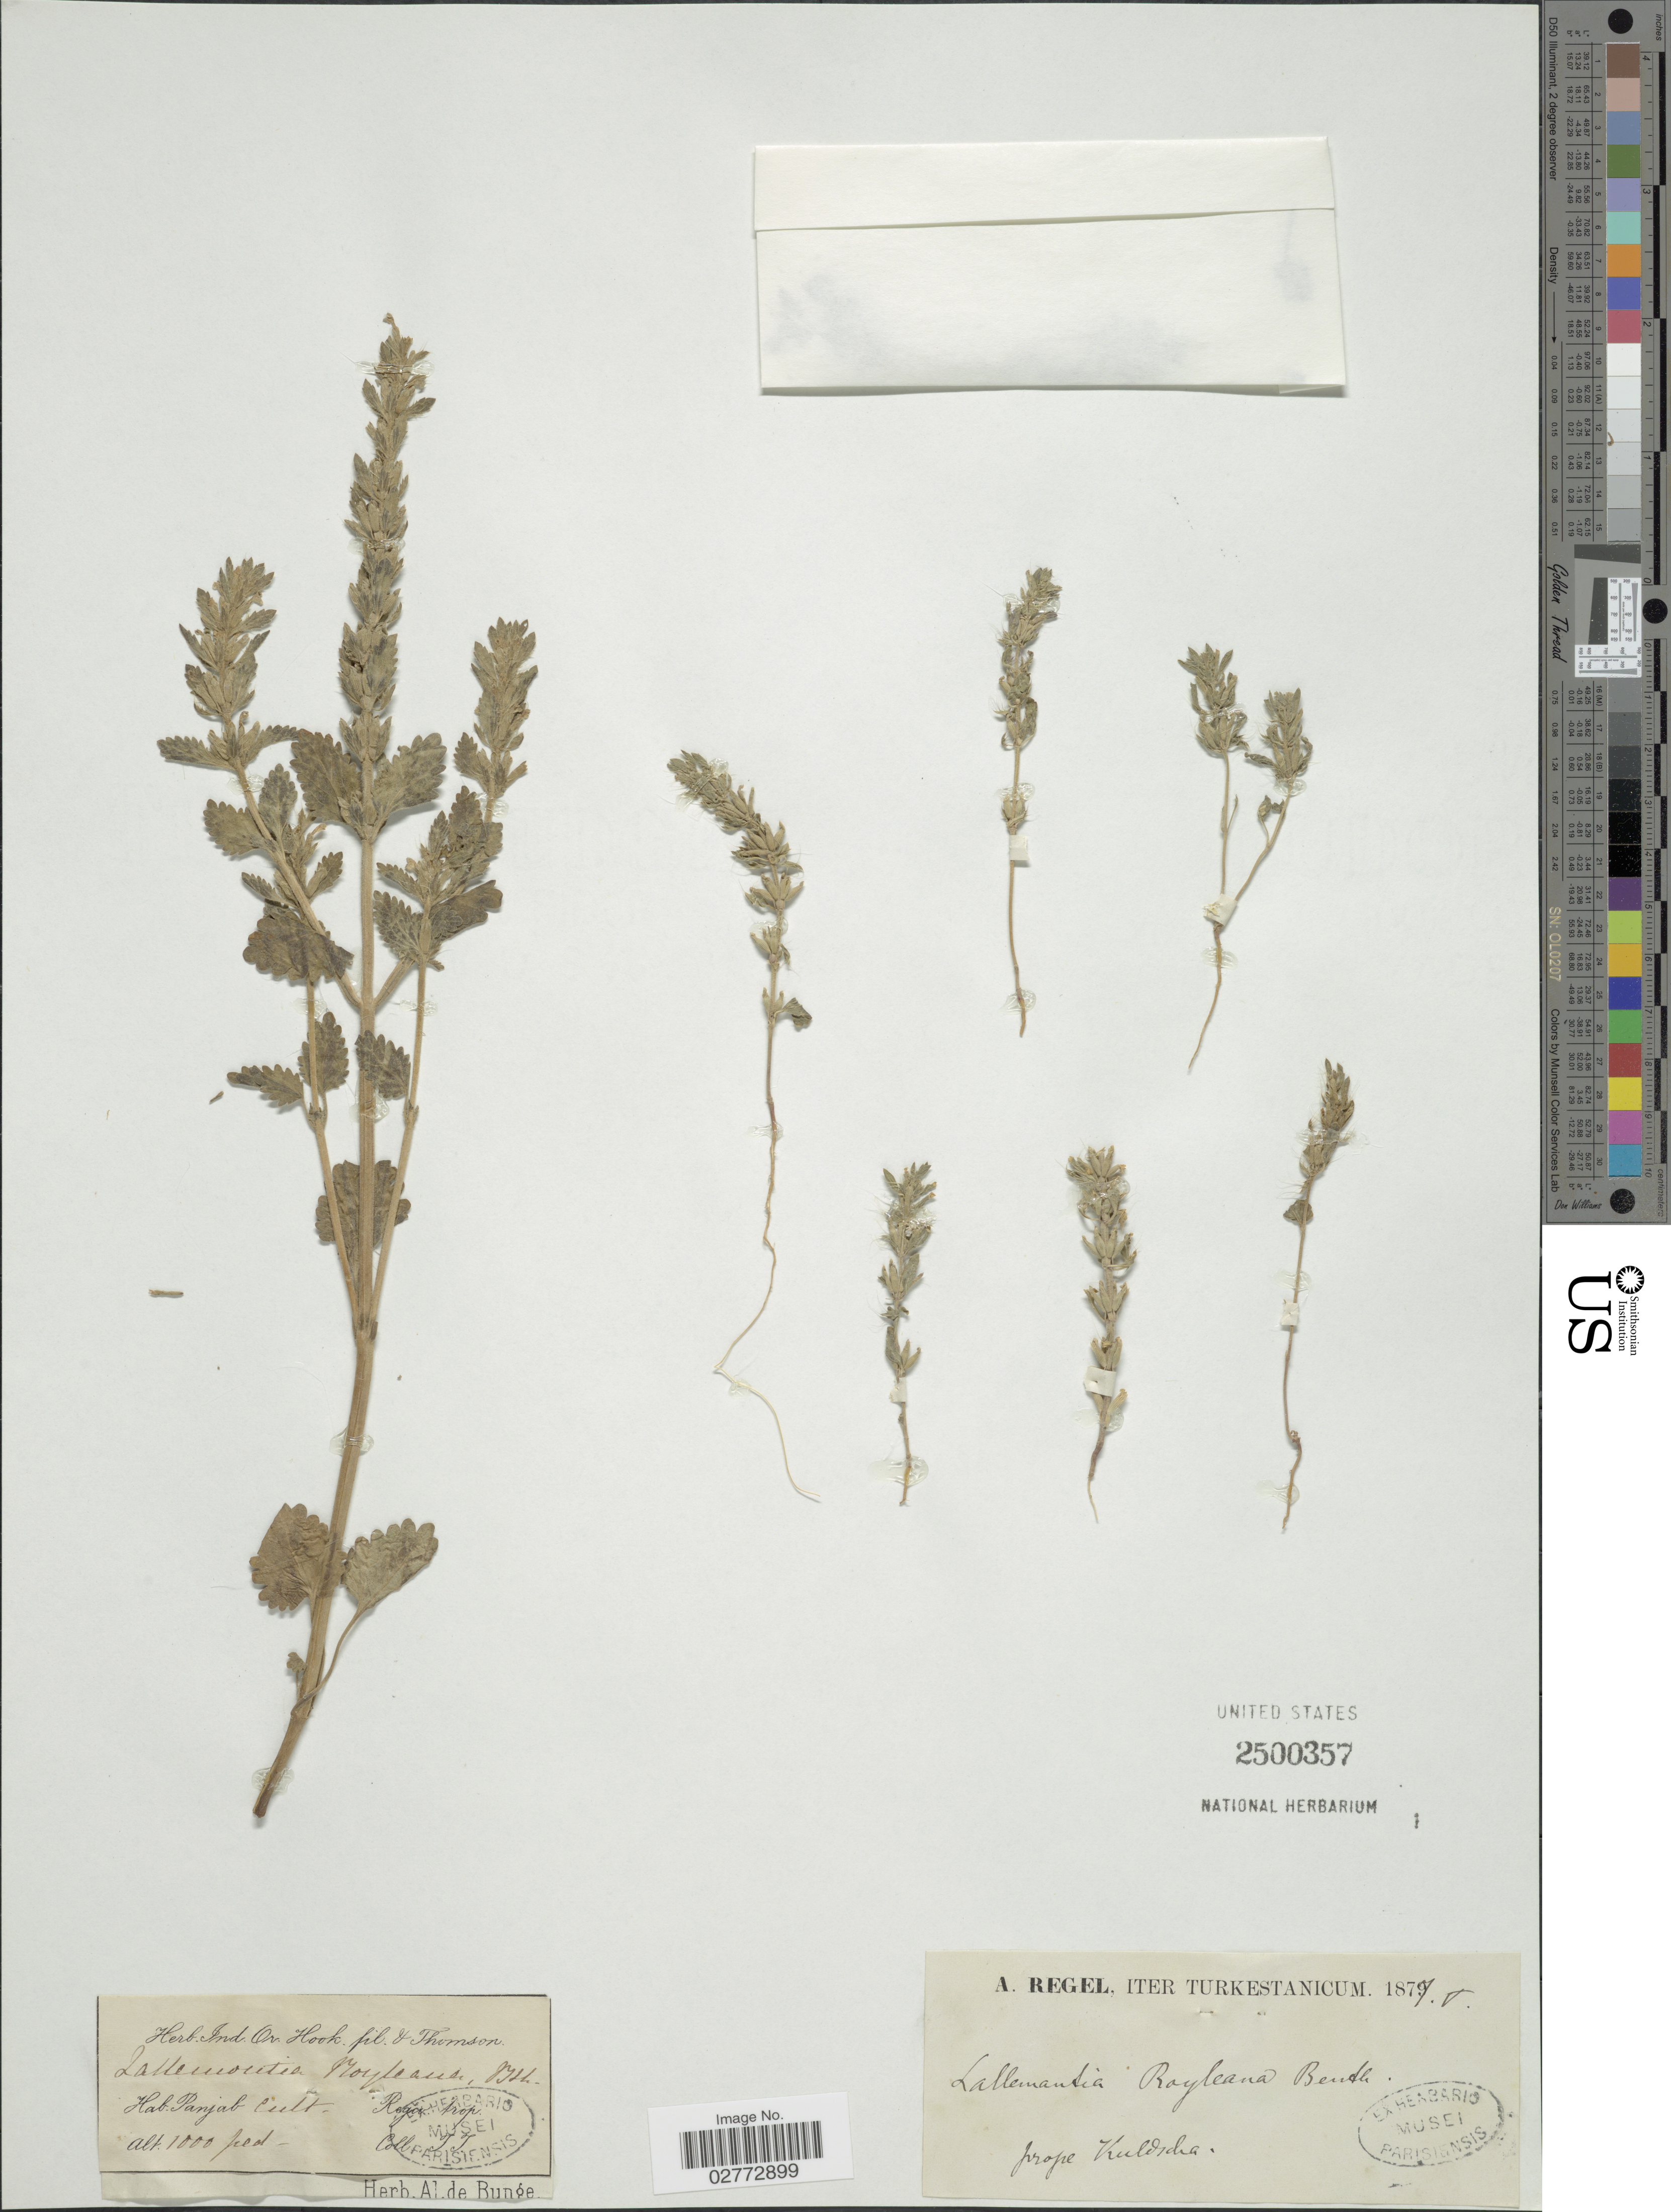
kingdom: Plantae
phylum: Tracheophyta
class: Magnoliopsida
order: Lamiales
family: Lamiaceae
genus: Lallemantia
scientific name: Lallemantia royleana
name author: (Benth.) Benth.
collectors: A. Regel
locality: Panjab. Regio. trop.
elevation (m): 305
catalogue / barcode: US 2500357-2